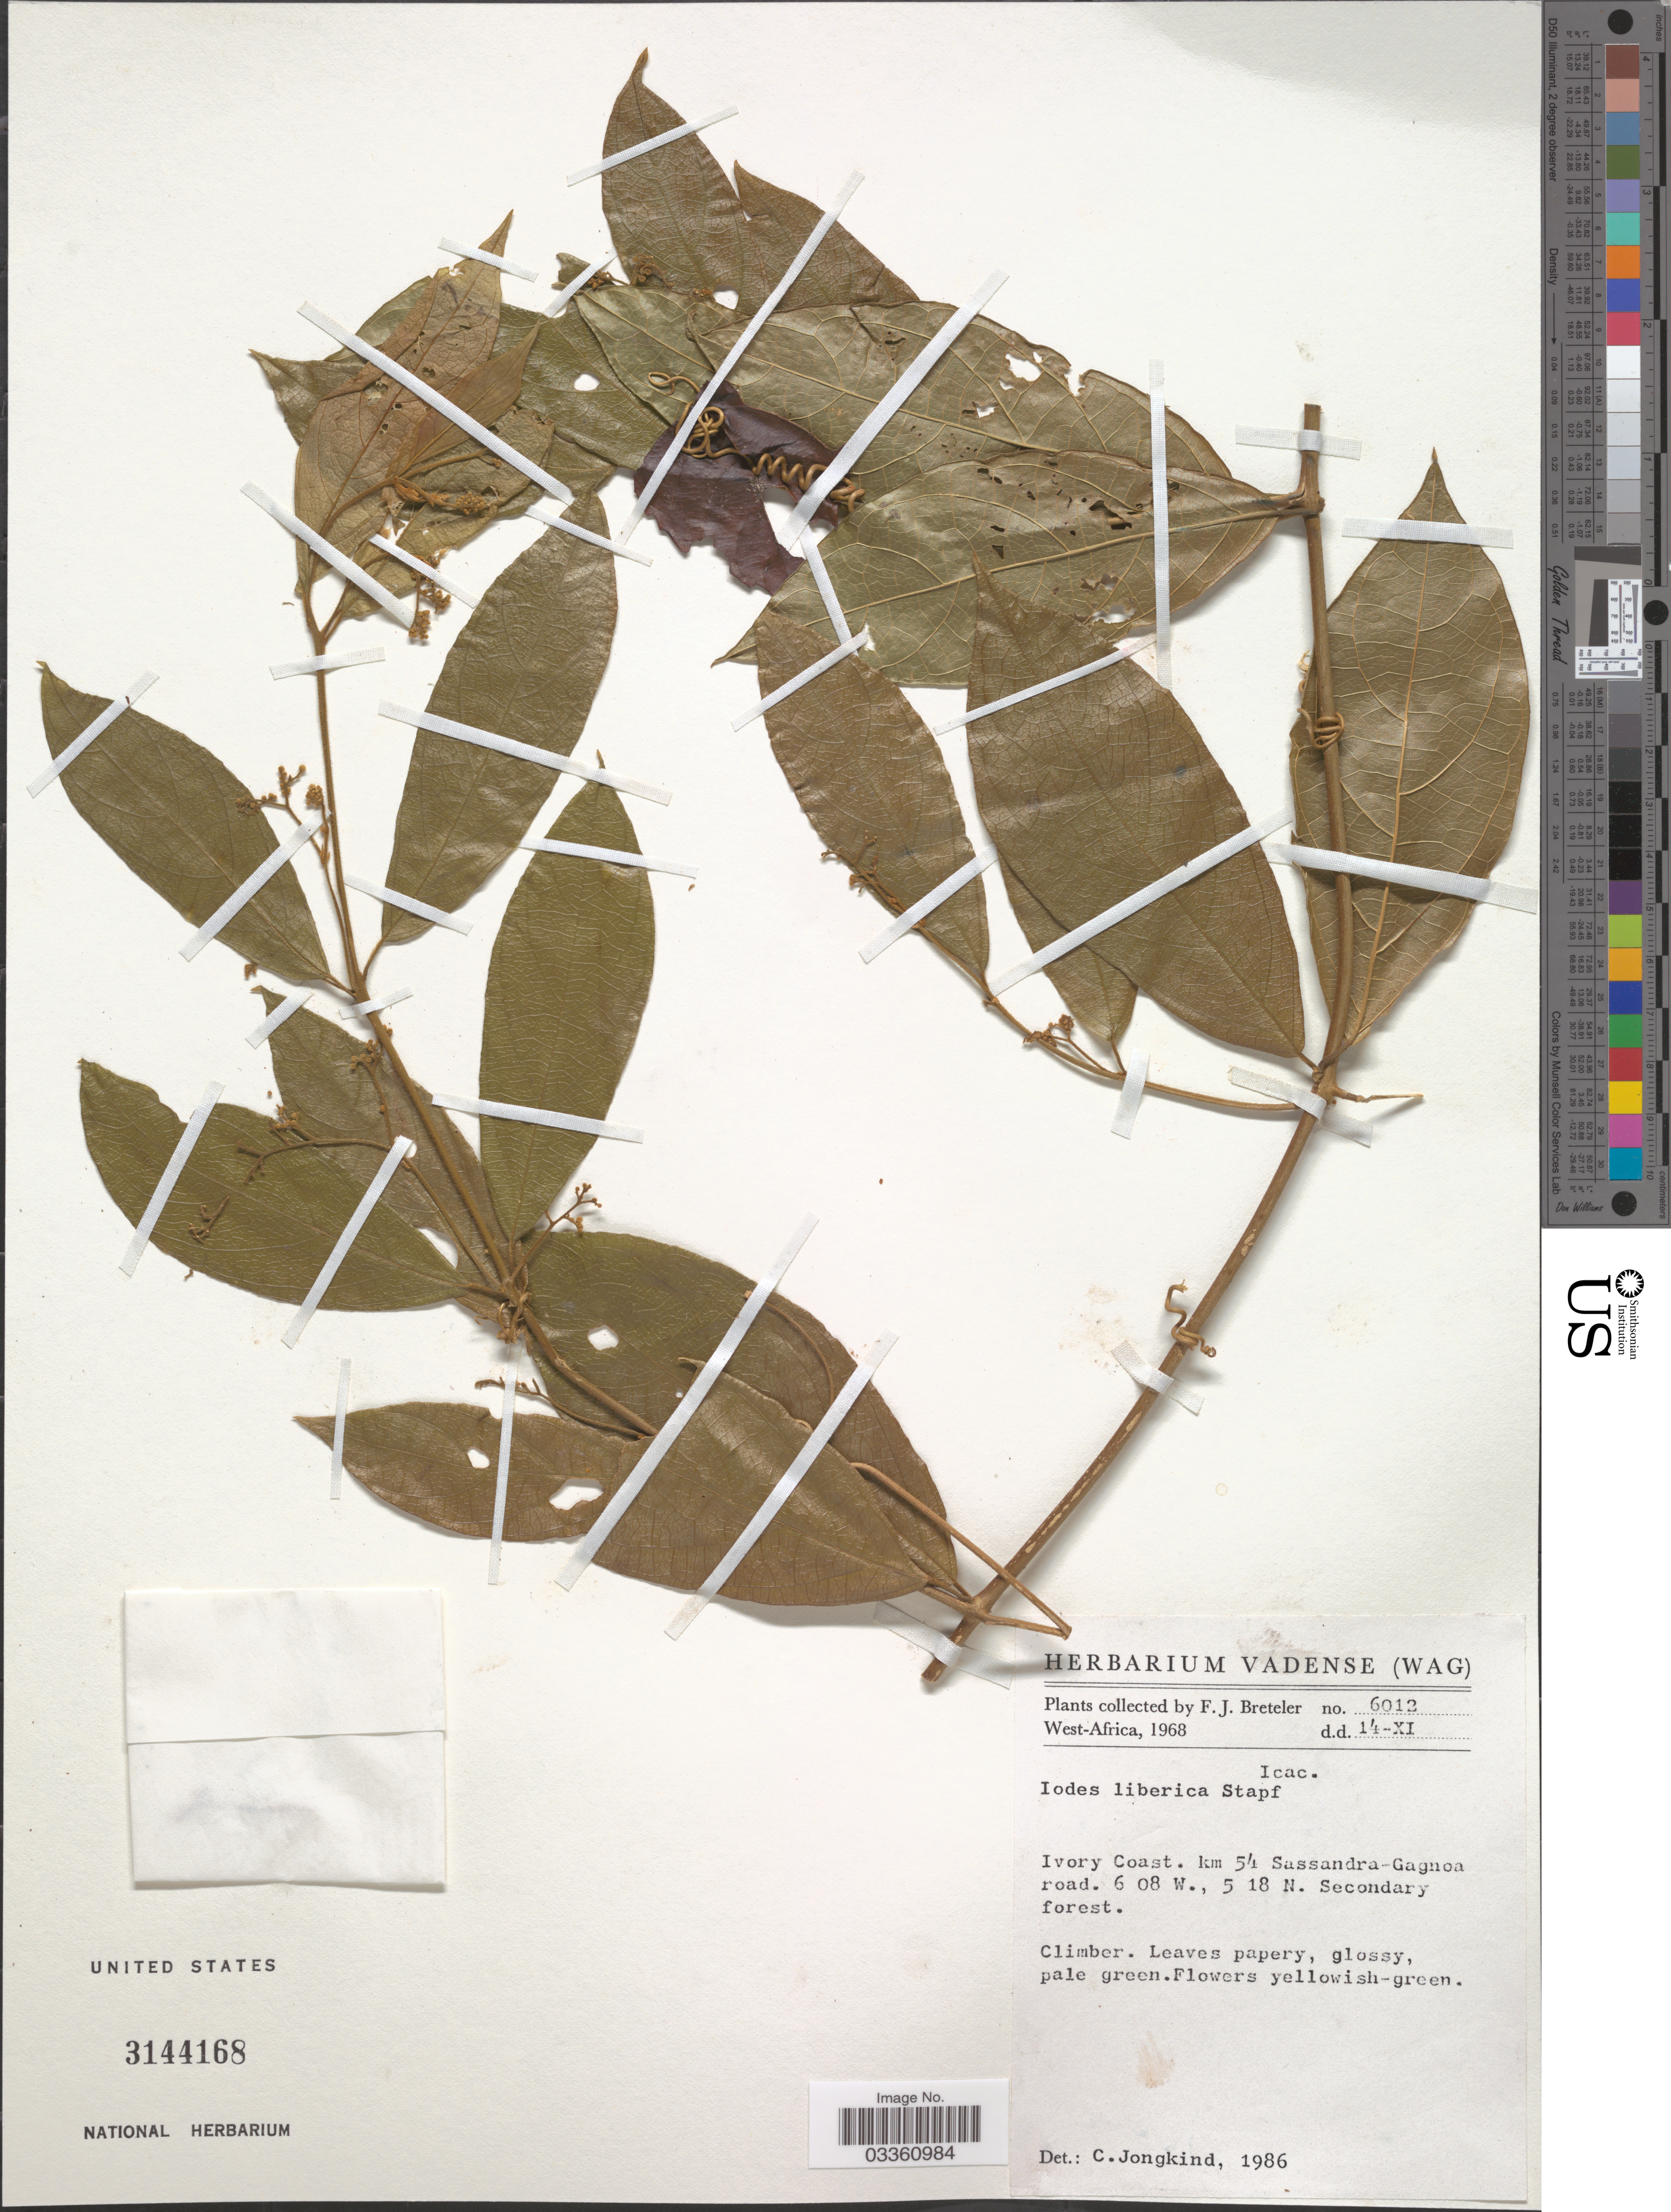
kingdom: Plantae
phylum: Tracheophyta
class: Magnoliopsida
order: Icacinales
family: Icacinaceae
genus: Iodes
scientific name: Iodes liberica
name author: Stapf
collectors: F. J. Breteler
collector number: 6012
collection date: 1968-11-14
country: Ivory Coast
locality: West-Africa. Km 54 Sassandra-Gagnoa road.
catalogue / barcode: US 3144168